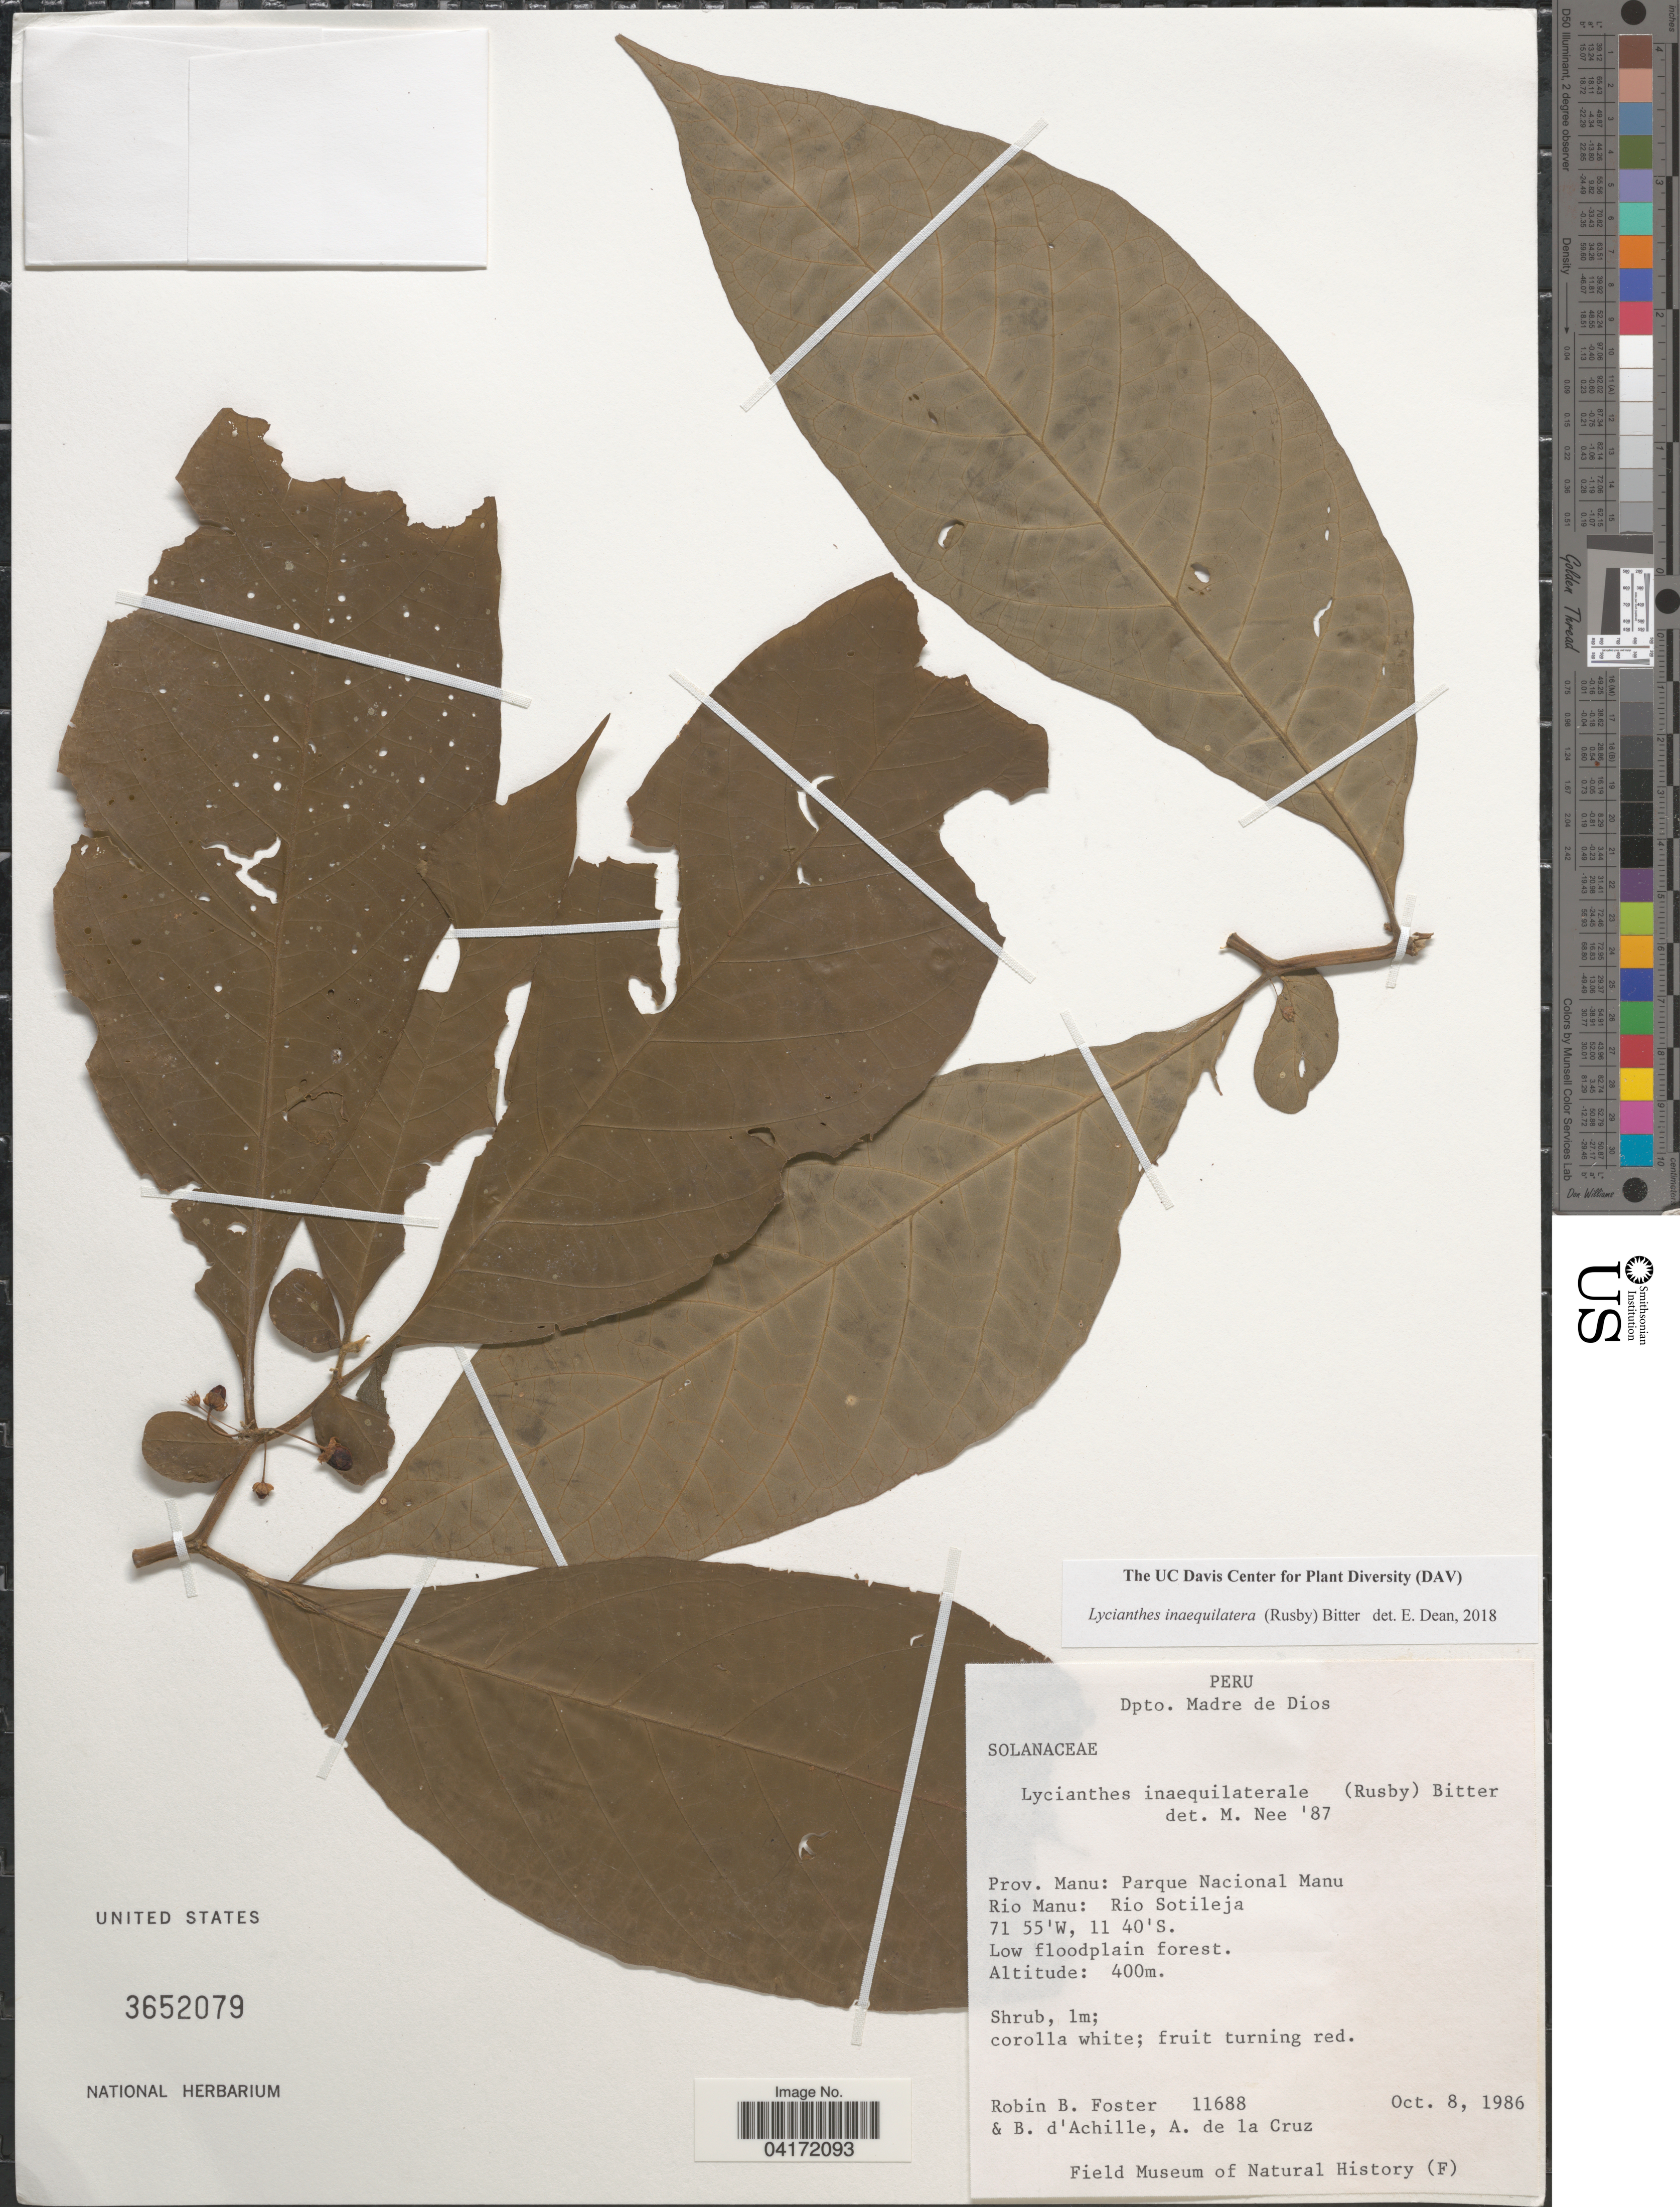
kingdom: Plantae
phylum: Tracheophyta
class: Magnoliopsida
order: Solanales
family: Solanaceae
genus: Lycianthes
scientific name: Lycianthes inaequilatera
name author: (Rusby) Bitter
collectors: R. B. Foster, B. d'Achille & A. de la Cruz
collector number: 11688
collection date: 1986-10-08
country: Peru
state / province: Madre de Dios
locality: Dpto. Madre de Dios. Prov. Manu: Parque Nacional Manu. Rio Manu: Rio Sotileja.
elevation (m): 400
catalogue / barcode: US 3652079